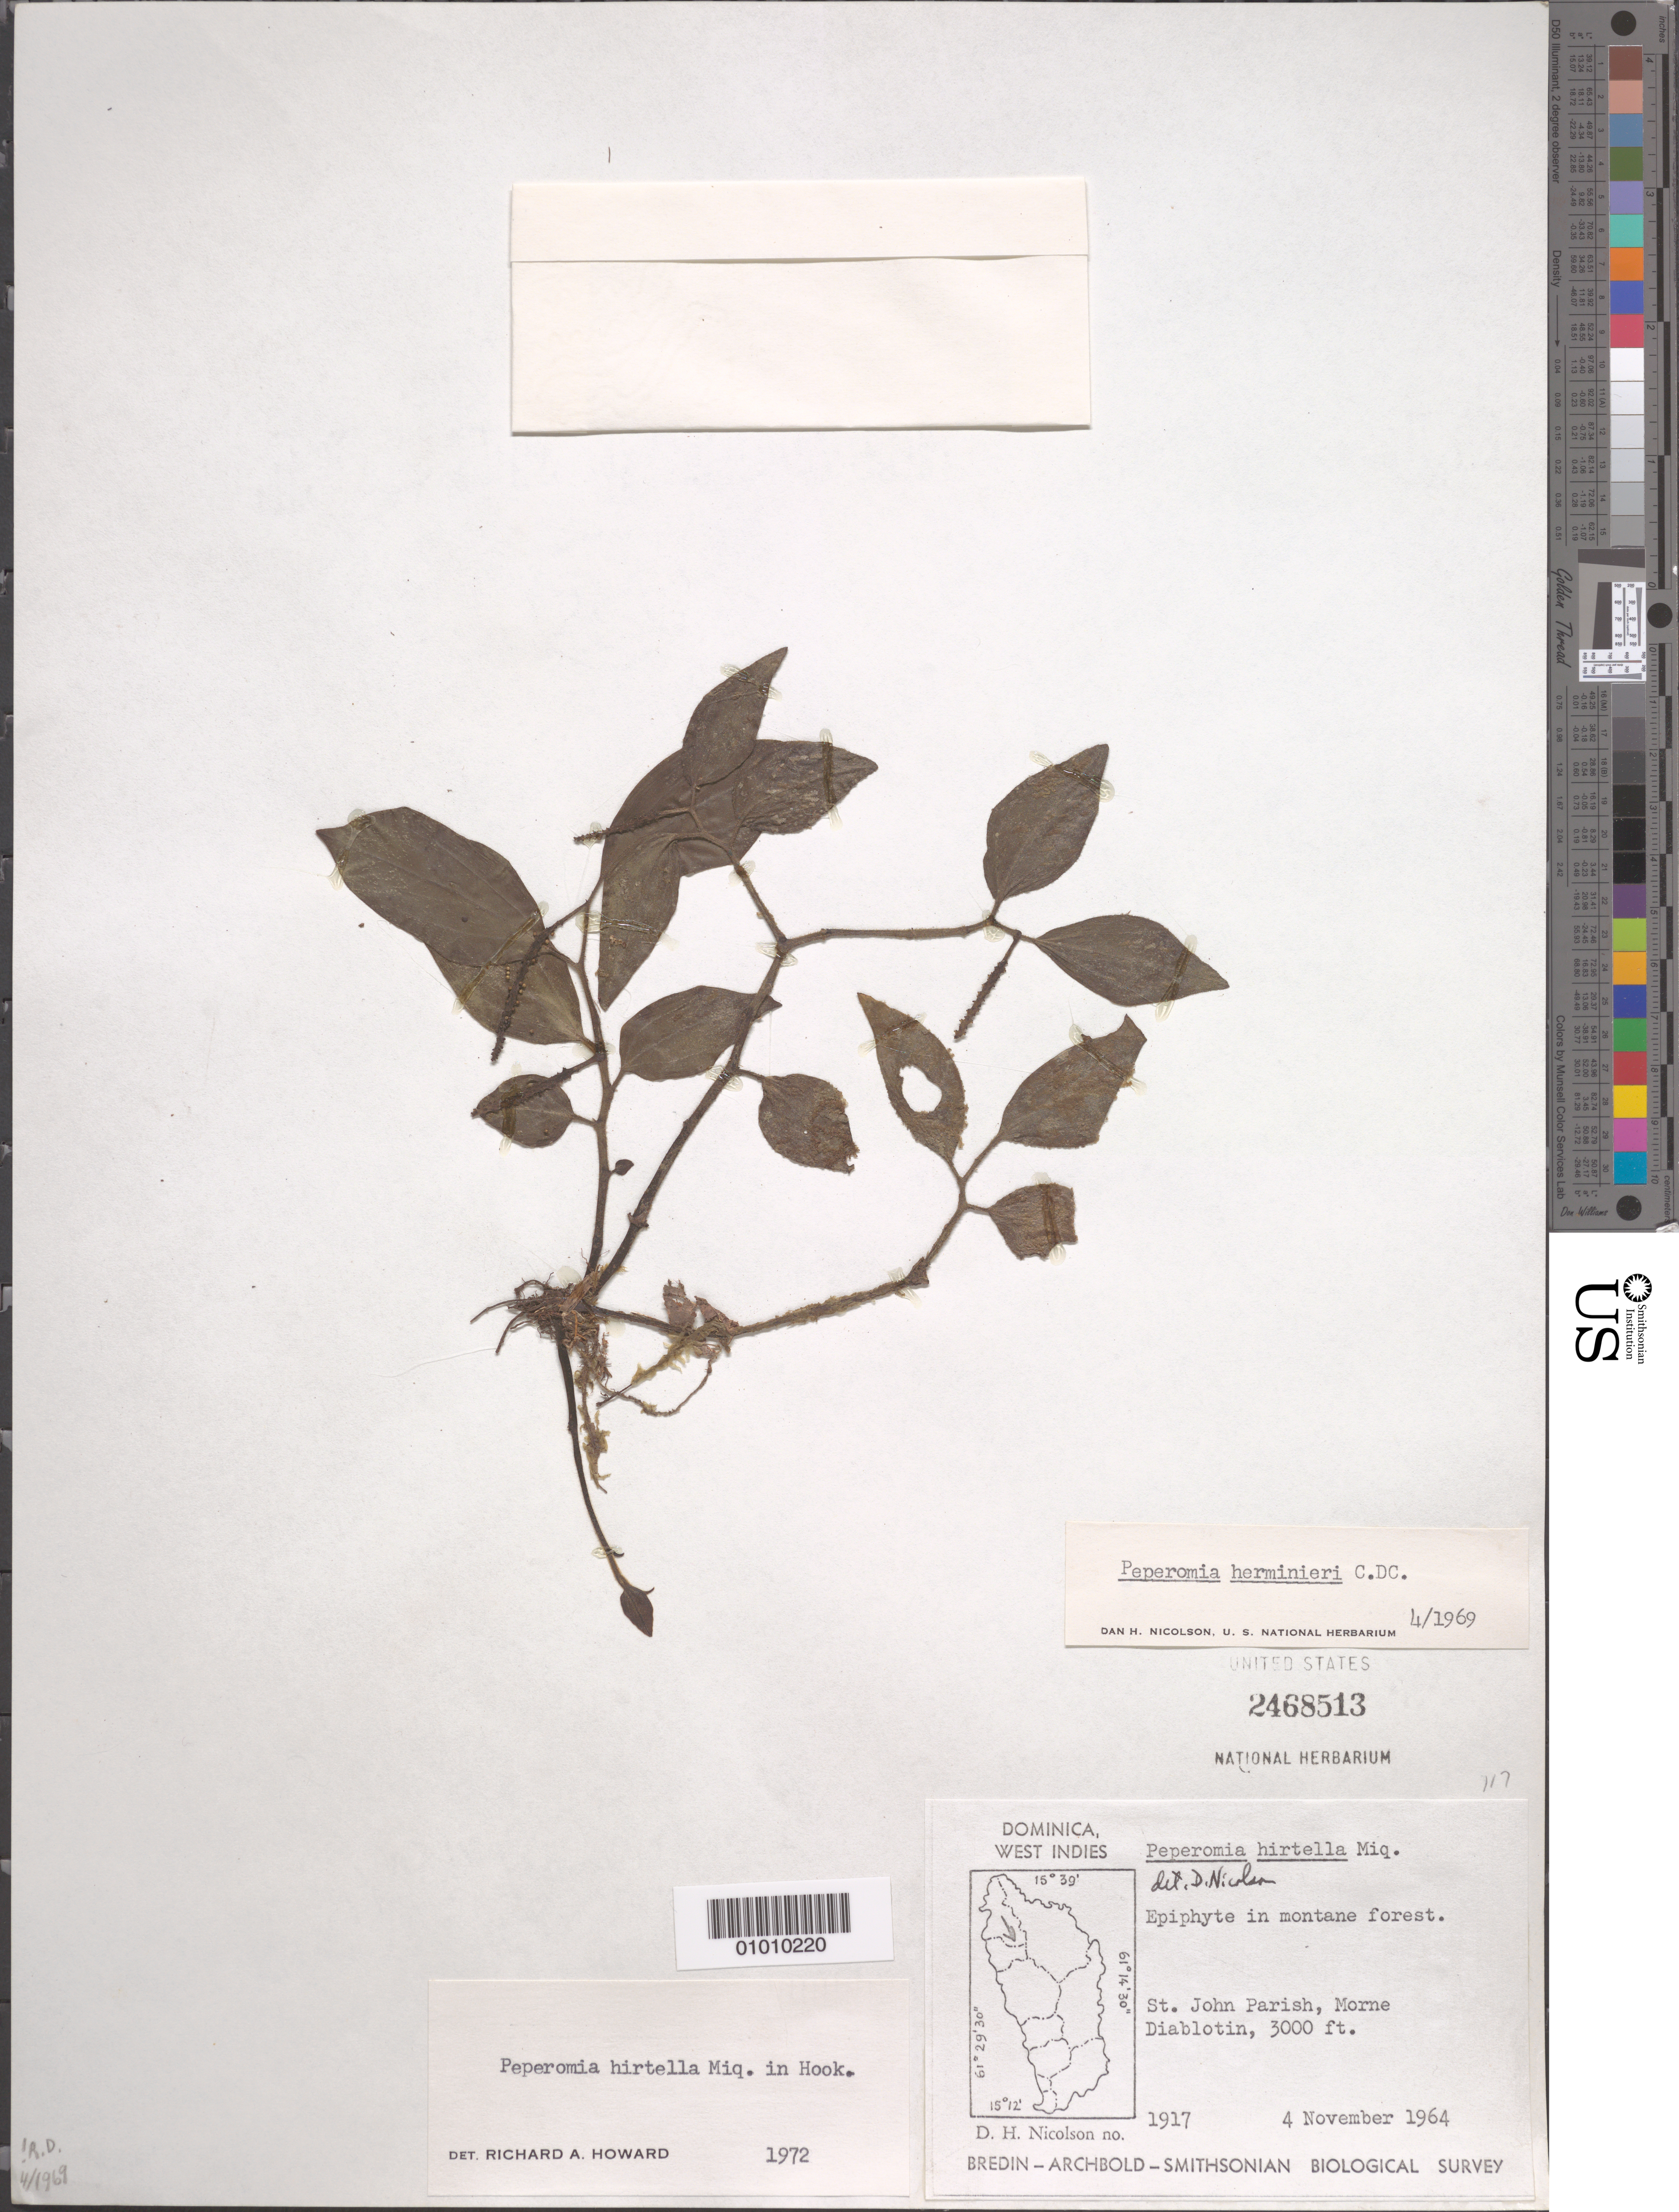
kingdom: Plantae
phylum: Tracheophyta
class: Magnoliopsida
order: Piperales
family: Piperaceae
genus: Peperomia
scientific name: Peperomia hirtella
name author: Miq.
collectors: D. H. Nicolson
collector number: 1917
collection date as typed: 04 Nov 1964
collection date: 1964-11-04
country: Dominica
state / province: St. John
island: Dominica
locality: St. John Parish, Morne Diablotin. Montane forest.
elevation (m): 914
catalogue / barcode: US 2468513